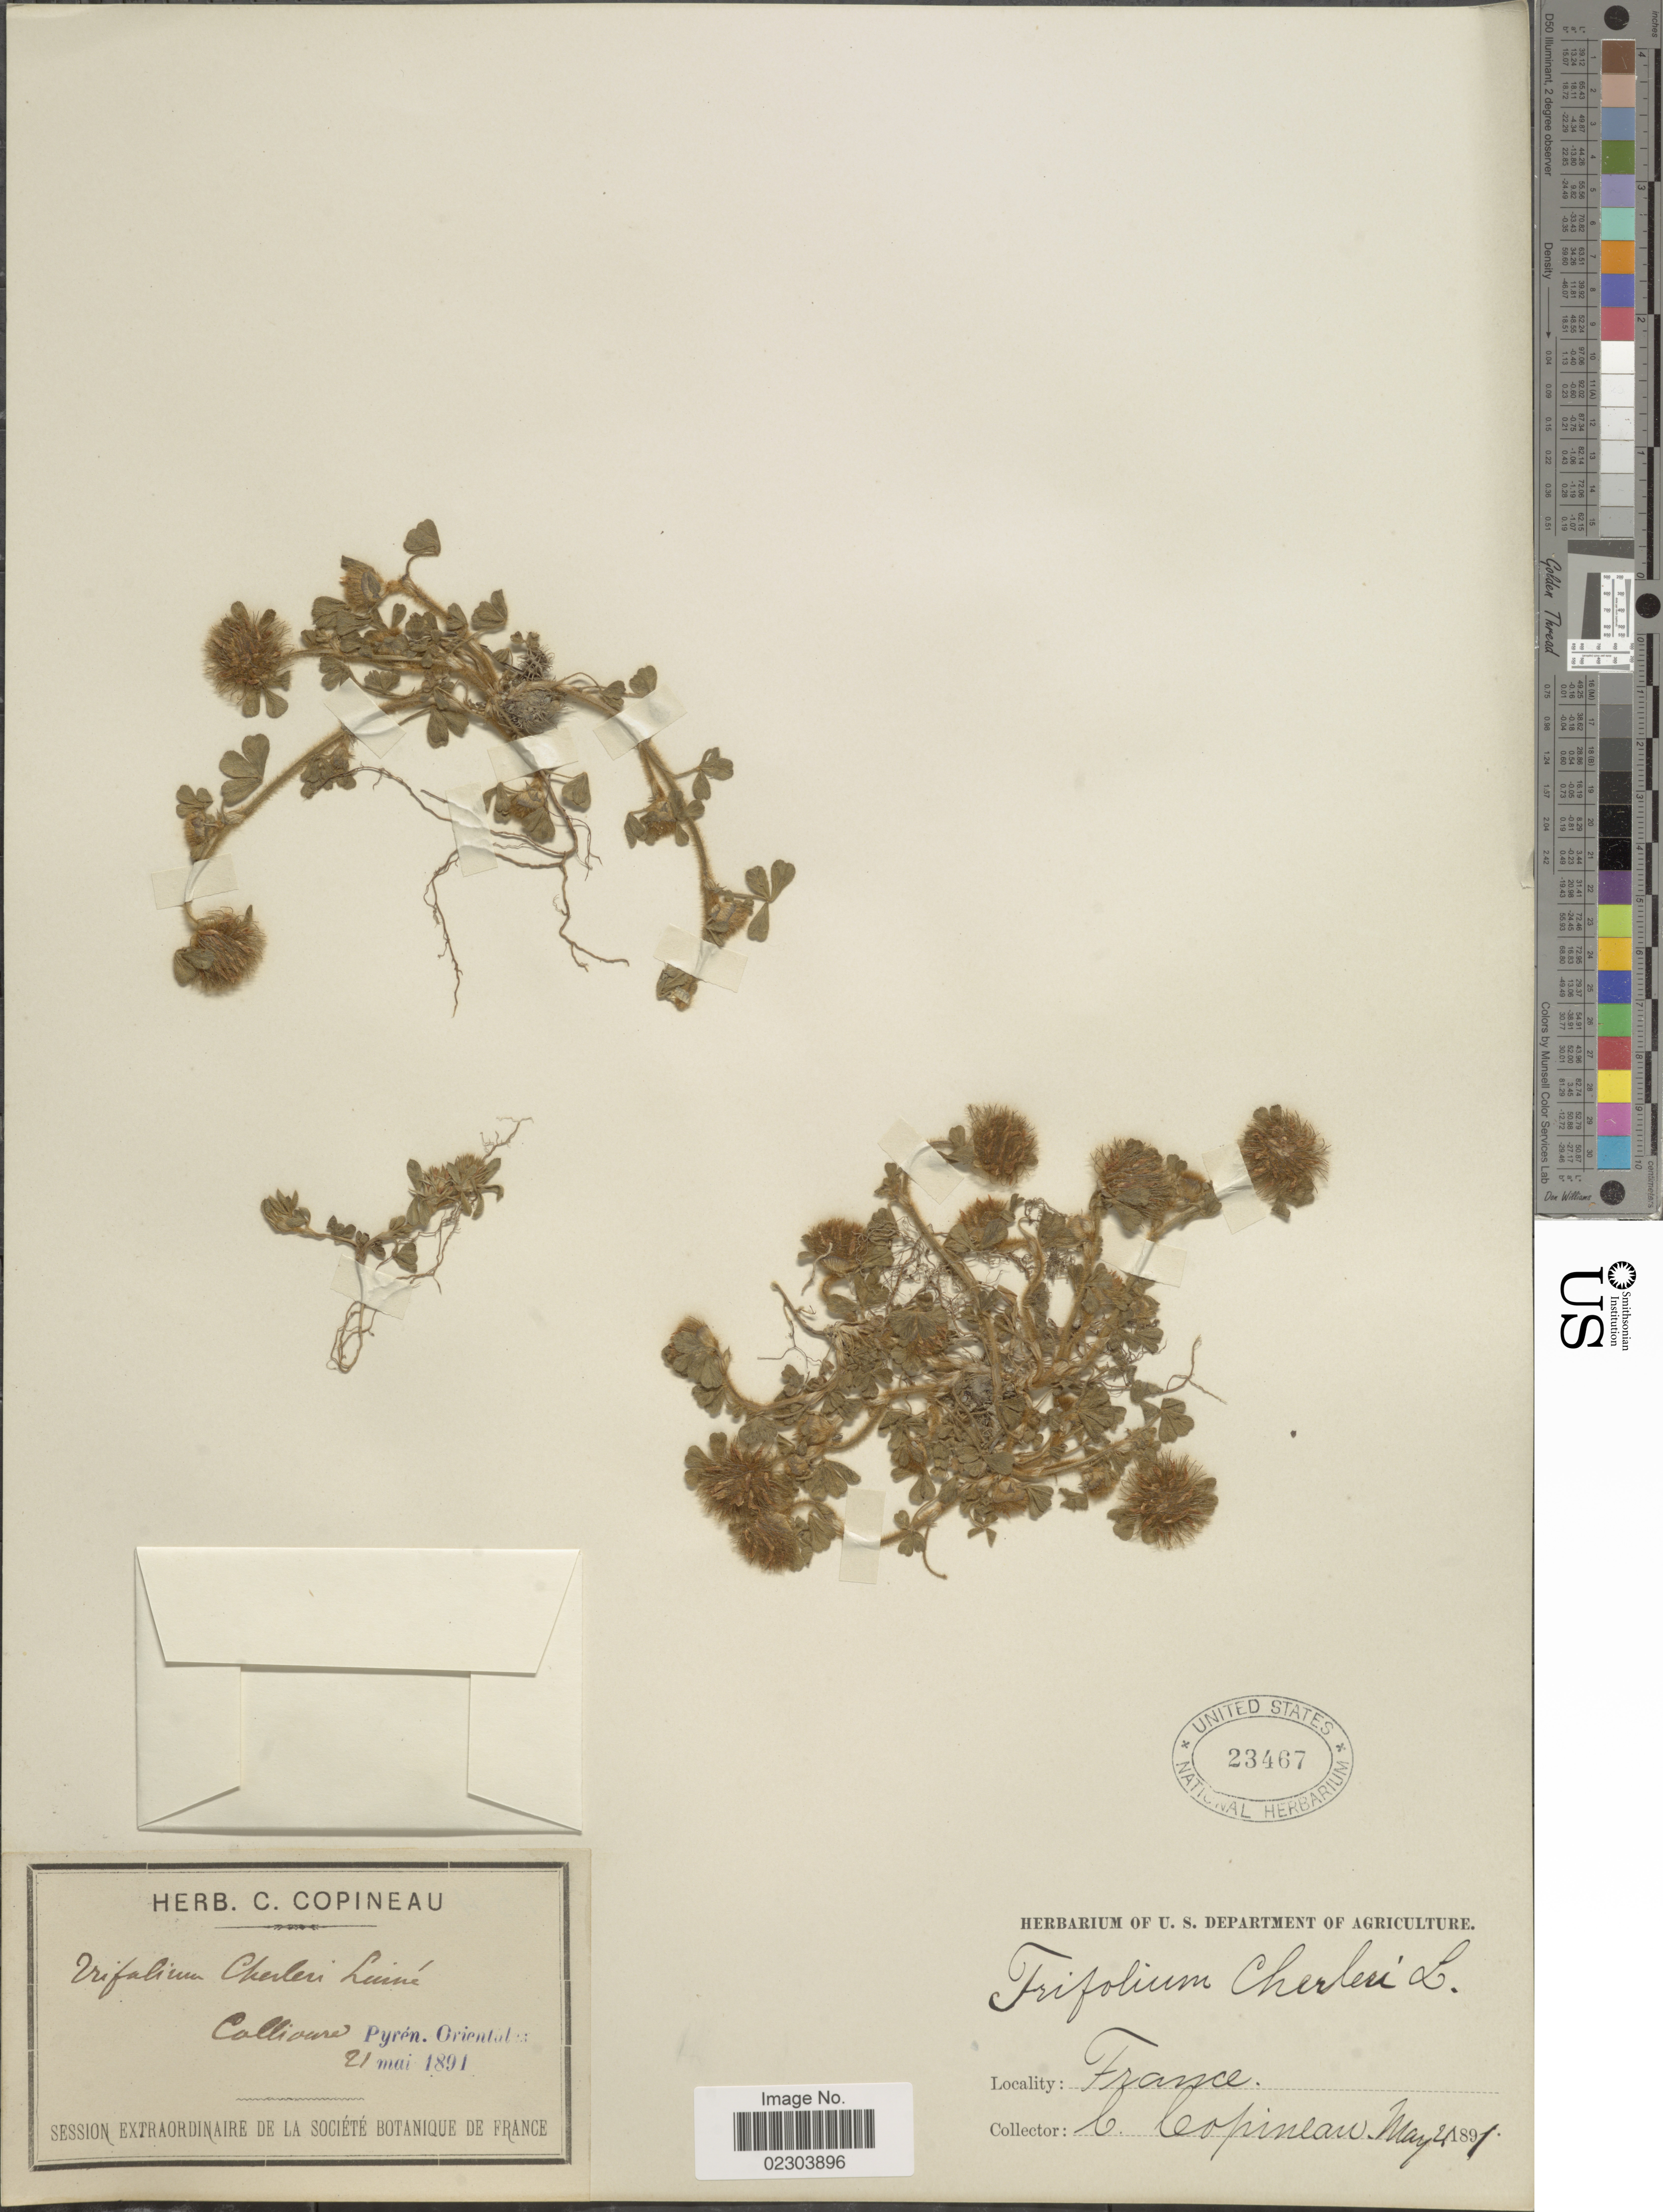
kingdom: Plantae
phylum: Tracheophyta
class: Magnoliopsida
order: Fabales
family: Fabaceae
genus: Trifolium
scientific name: Trifolium cherleri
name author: L.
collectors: C. Copineau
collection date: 1891-05-21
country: France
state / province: Occitanie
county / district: Pyrénées-Orientales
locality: Collioure, Pyren. Orientales [Pyrénées-Orientales]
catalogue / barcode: US 23467